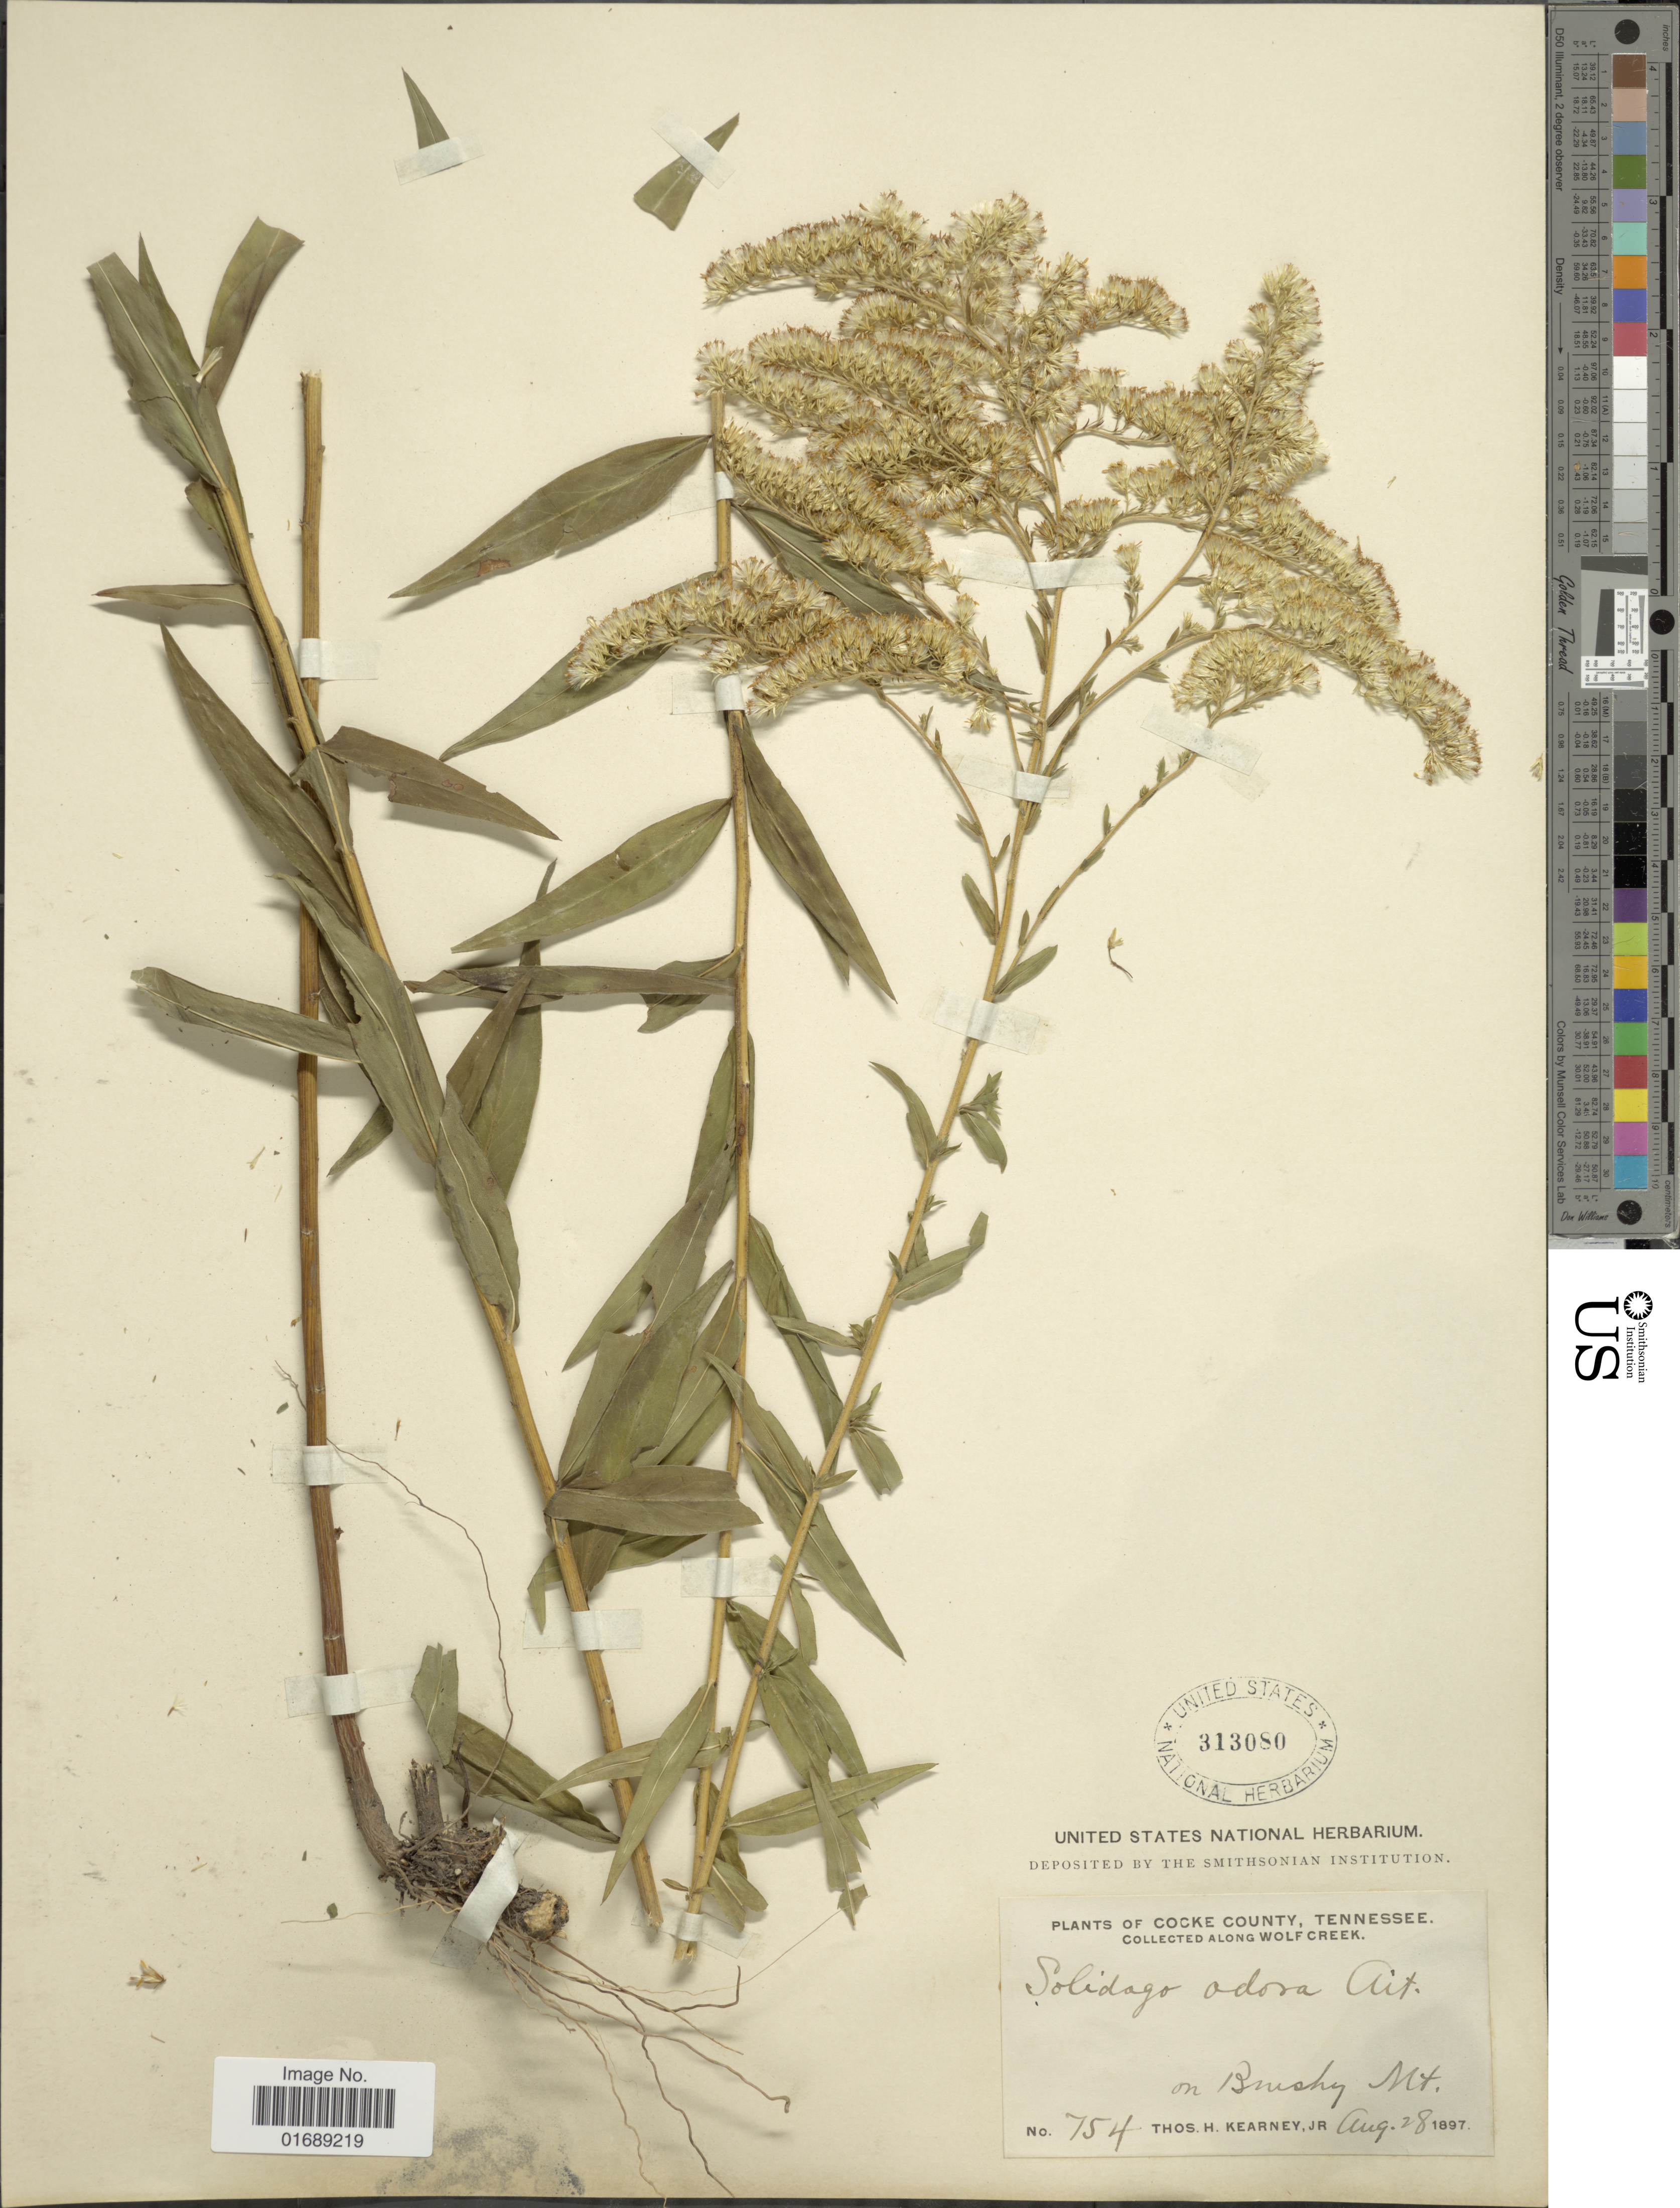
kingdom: Plantae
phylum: Tracheophyta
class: Magnoliopsida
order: Asterales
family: Asteraceae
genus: Solidago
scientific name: Solidago odora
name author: Aiton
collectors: T. H. Kearney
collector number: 754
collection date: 1897-08-28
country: United States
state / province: Tennessee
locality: Cocke County, Along Wolf Creek, on Bushy Mt.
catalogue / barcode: US 313080